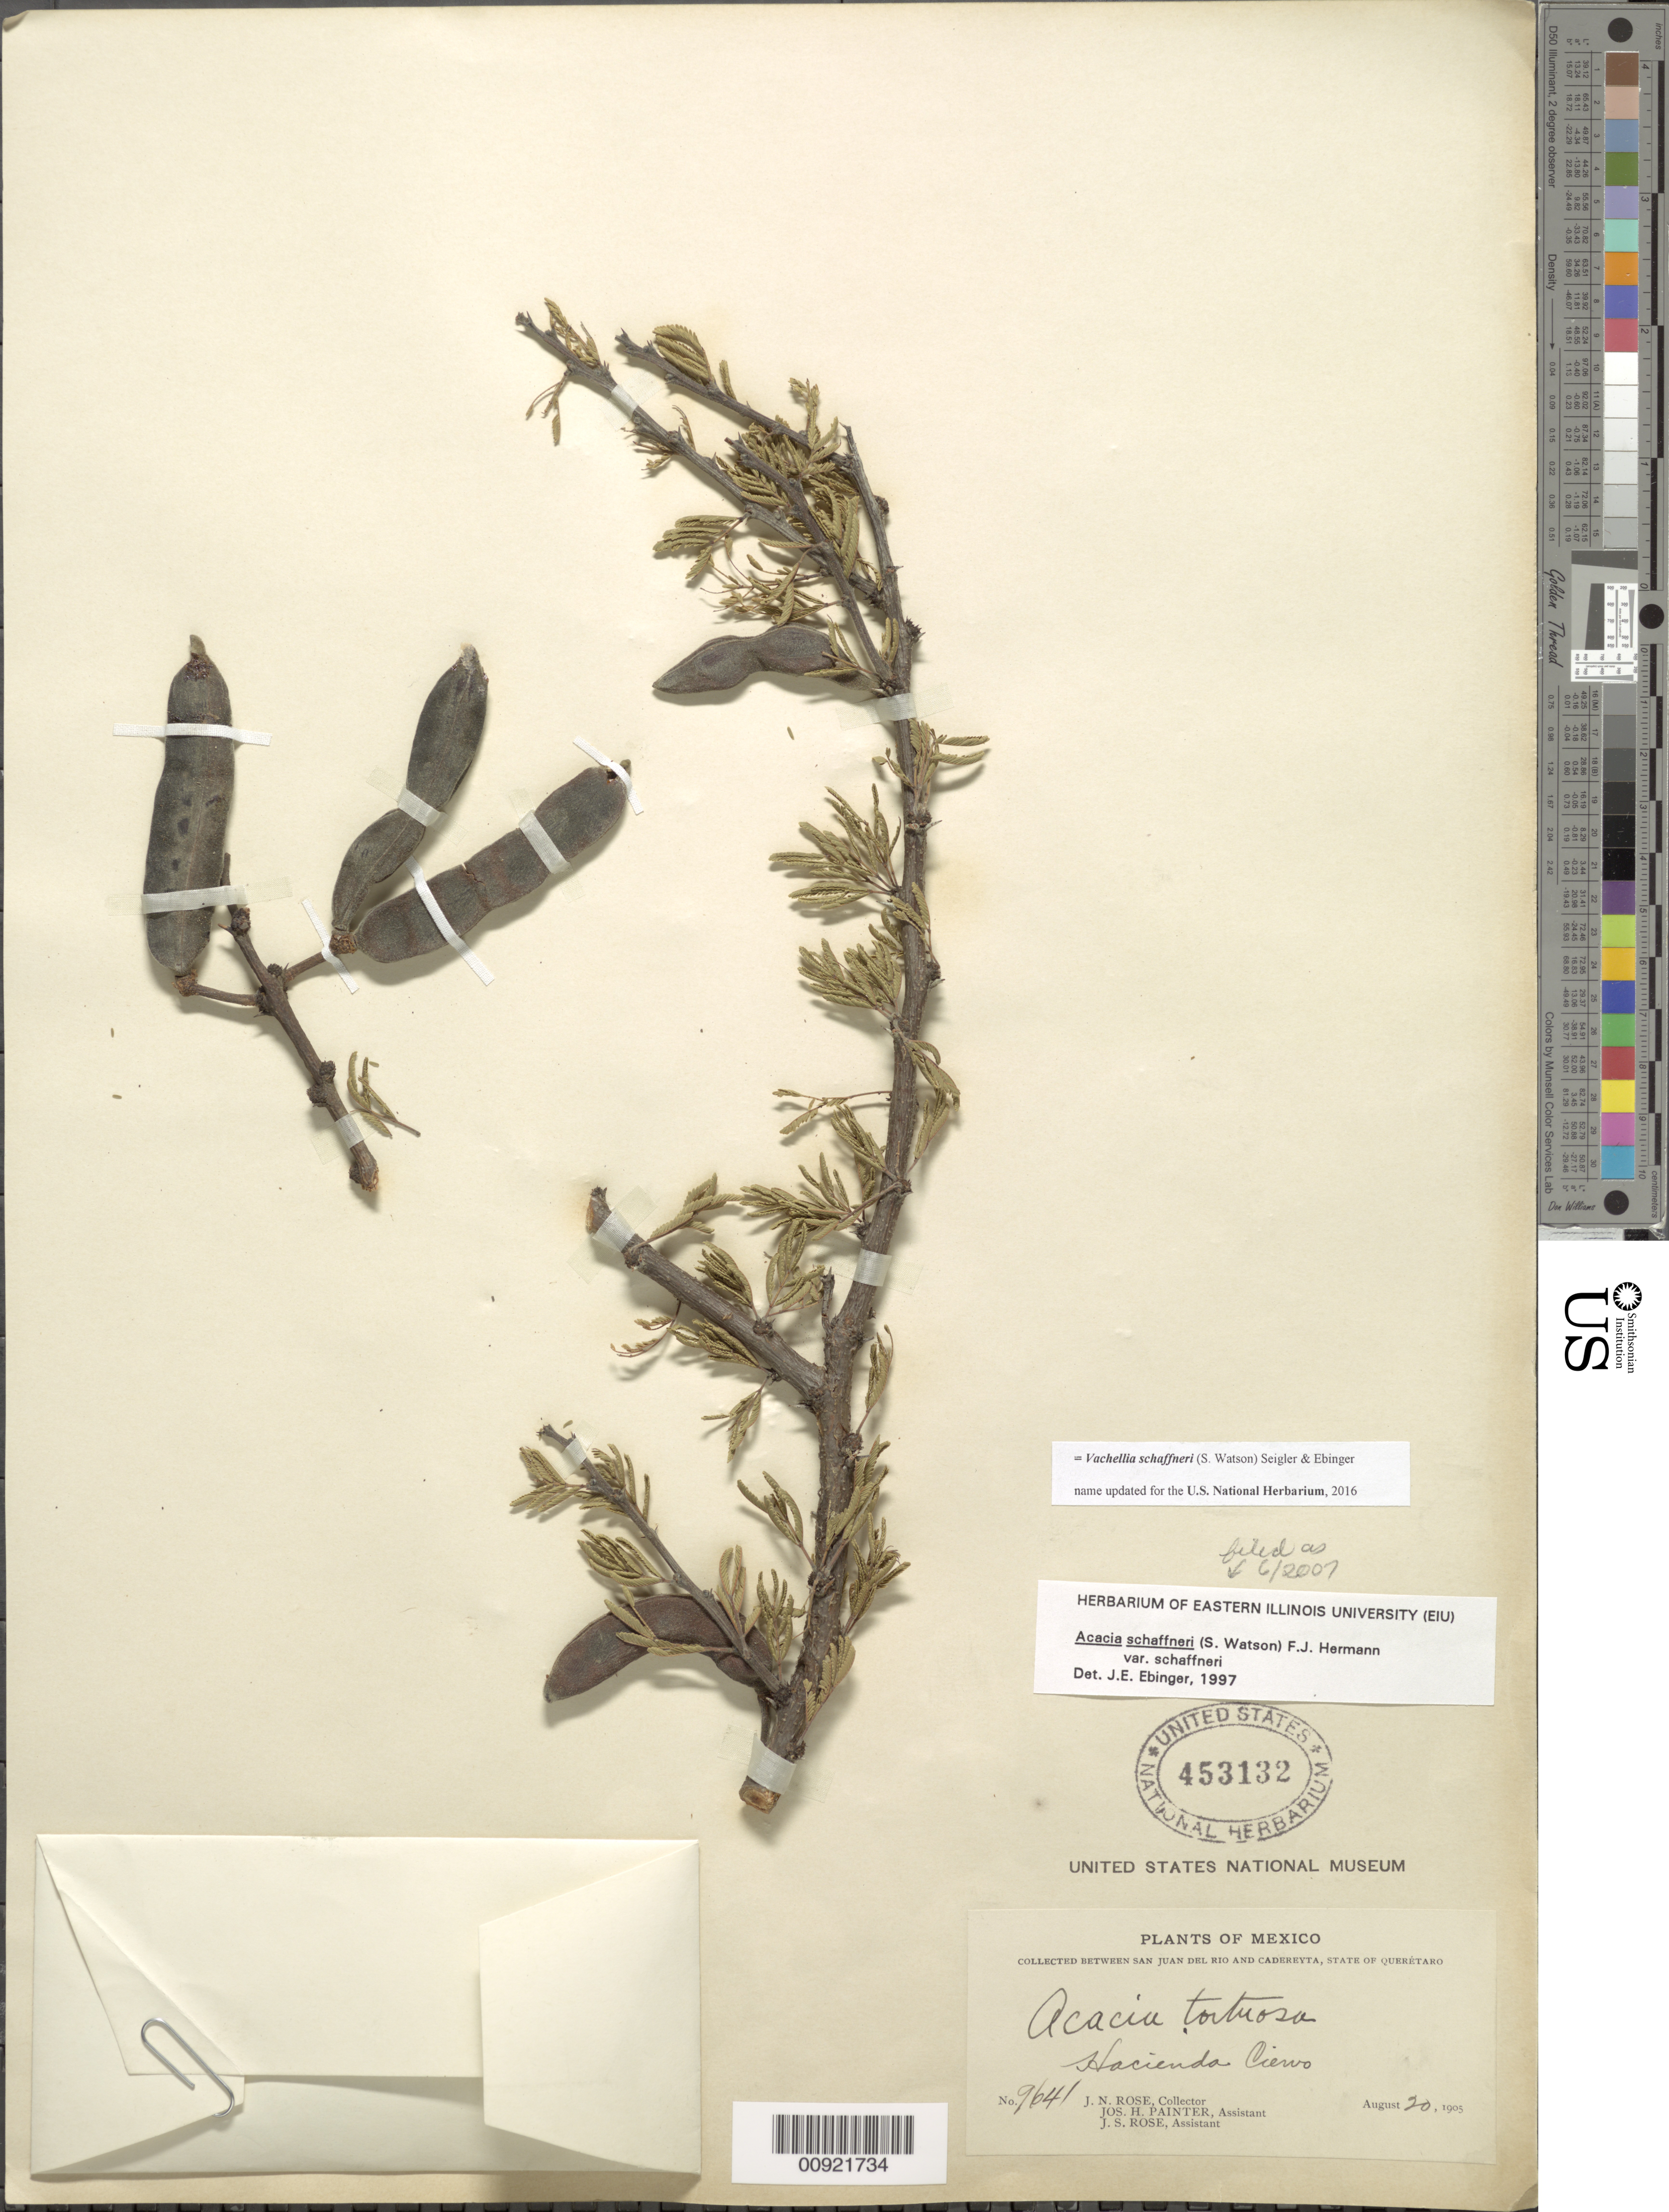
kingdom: Plantae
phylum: Tracheophyta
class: Magnoliopsida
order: Fabales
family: Fabaceae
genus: Vachellia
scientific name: Vachellia schaffneri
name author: (S. Watson) Seigler & Ebinger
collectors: J. N. Rose, J. H. Painter & J. S. Rose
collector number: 9641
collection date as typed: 20 Aug 1905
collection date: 1905-08-20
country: Mexico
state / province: Querétaro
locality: Hacienda Ciervo. Between San Juan del Río and Cadereyta, State of Querétaro.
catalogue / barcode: US 453132